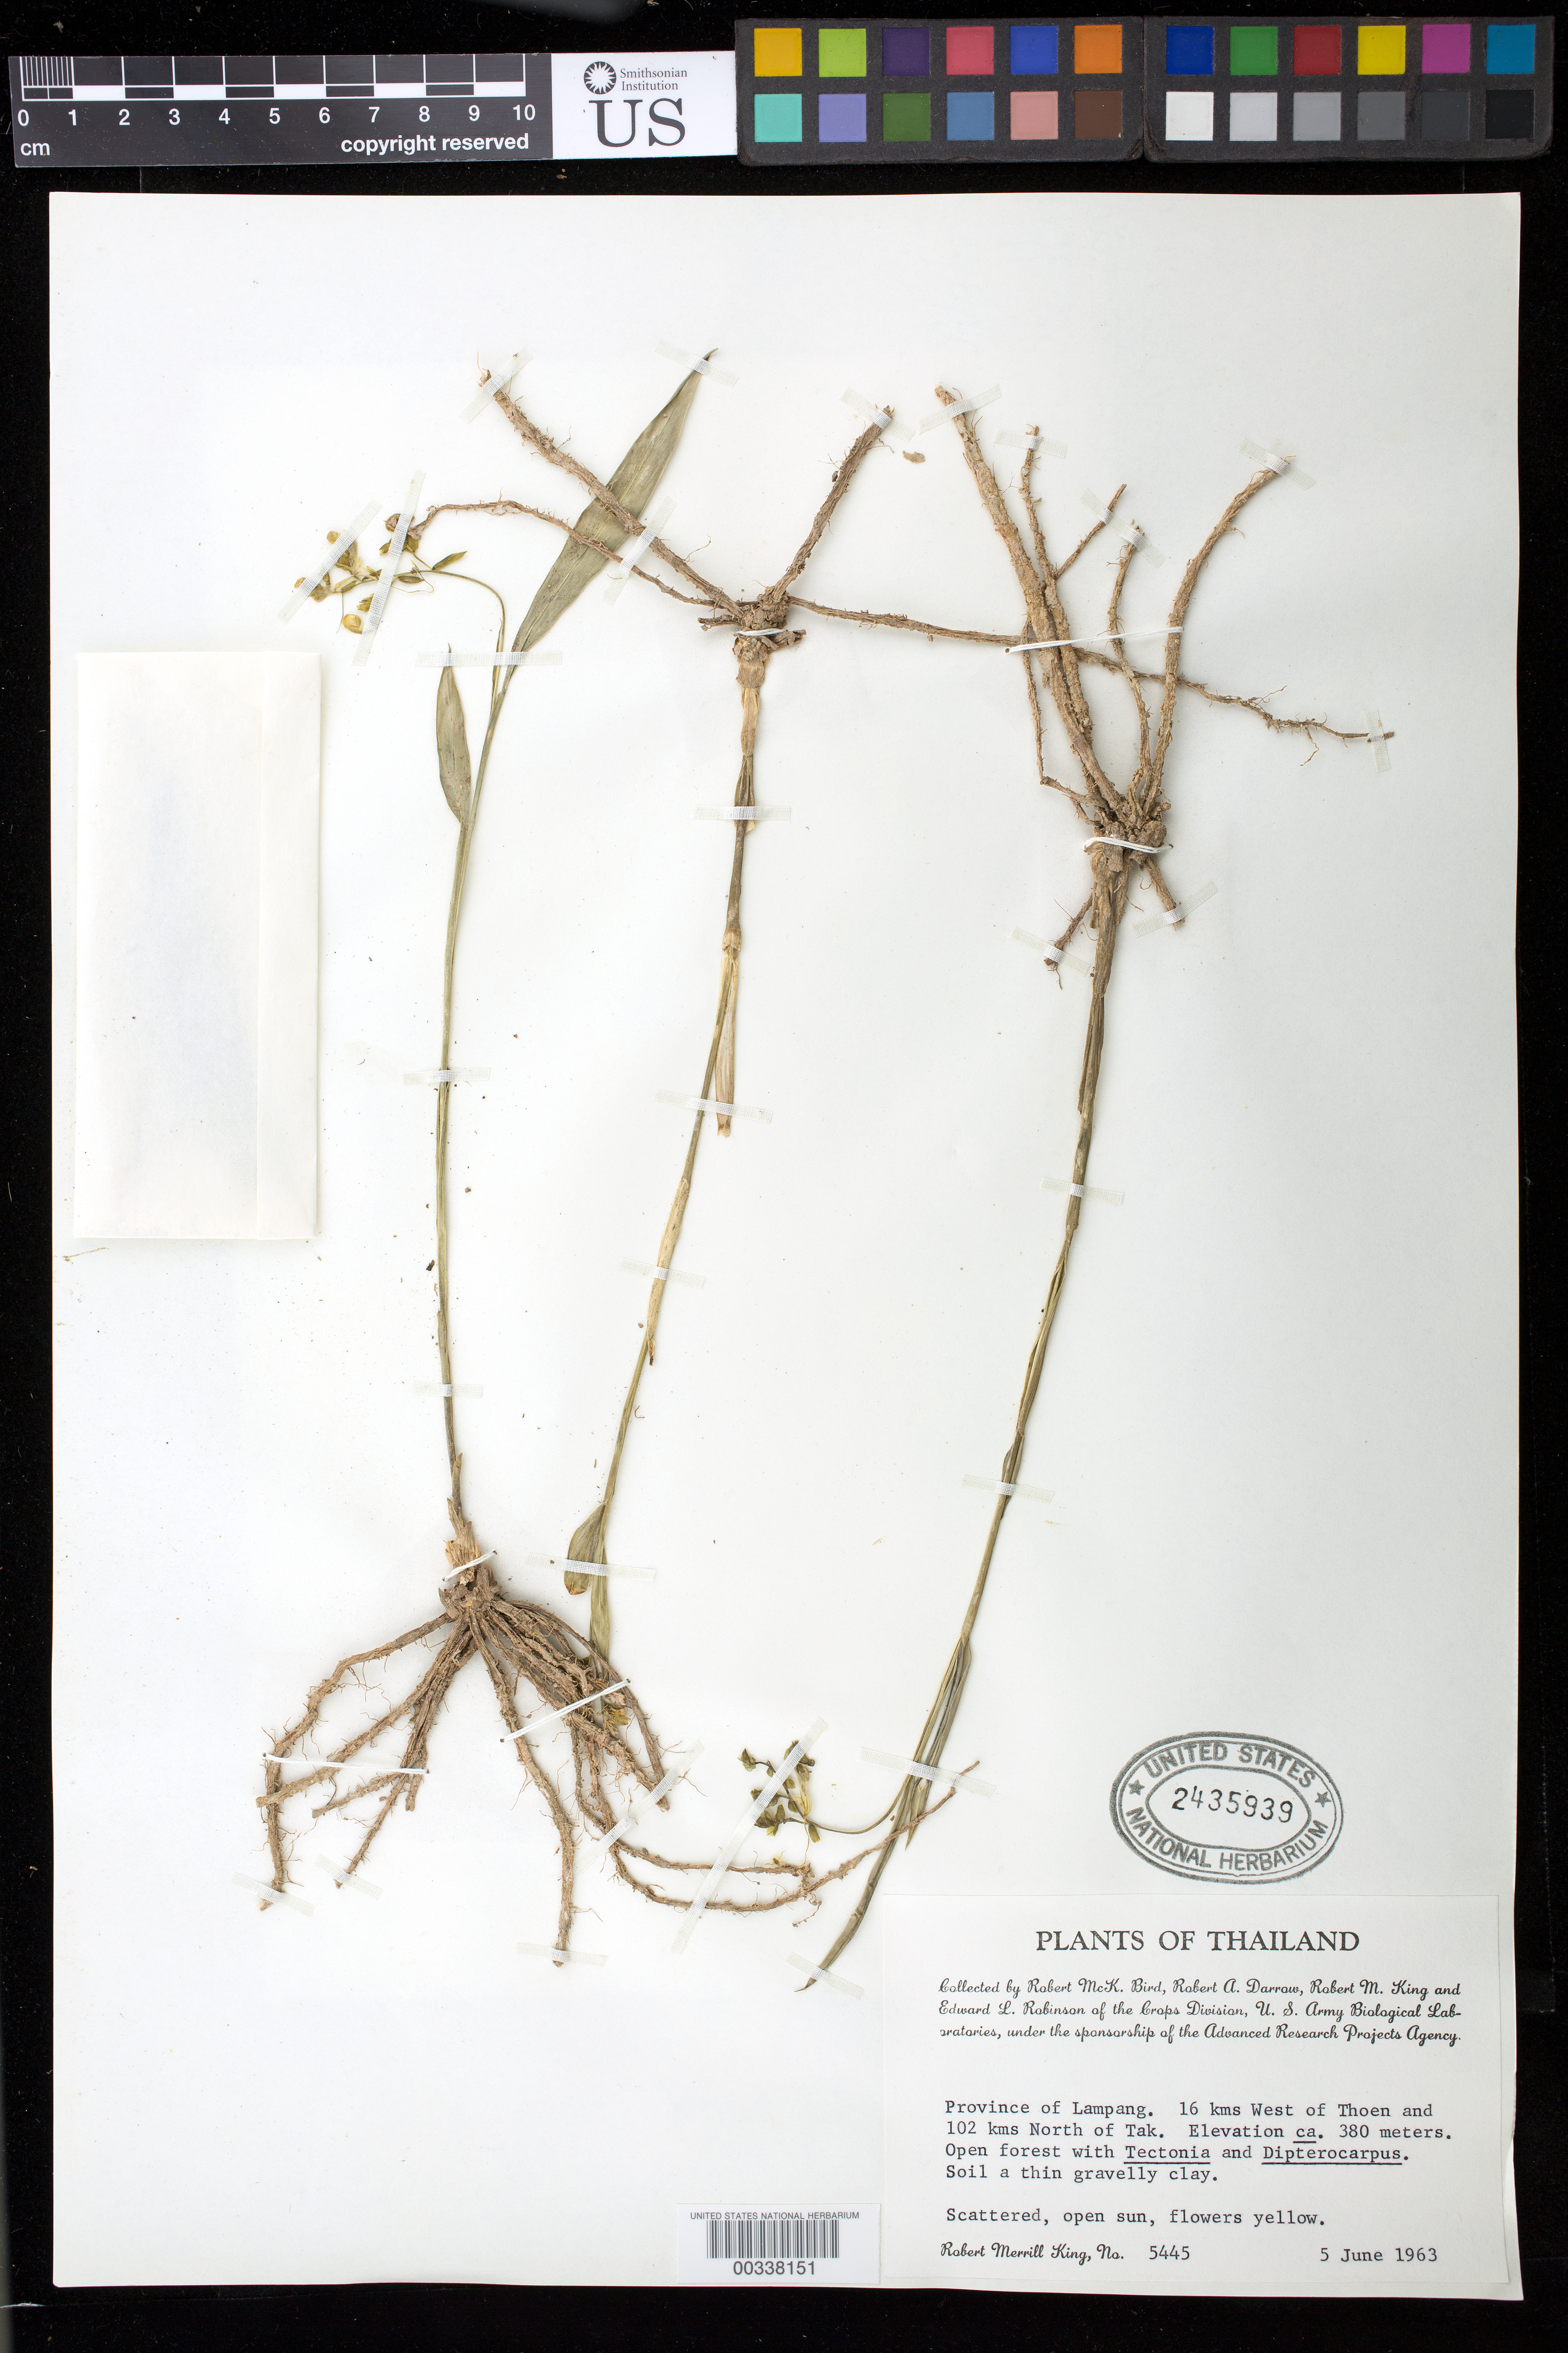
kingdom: Plantae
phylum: Tracheophyta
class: Liliopsida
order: Zingiberales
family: Zingiberaceae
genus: Globba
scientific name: Globba reflexa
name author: Craib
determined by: Strong, Mark T., (BOT), Smithsonian Institution - National Museum of Natural History (UNITED STATES)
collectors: R. M. King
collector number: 5445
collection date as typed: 05 Jun 1963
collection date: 1963-06-05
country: Thailand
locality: Prov of lampang, 16 km w of thoen and 102 km n of tak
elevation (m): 380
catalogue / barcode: US 2435939